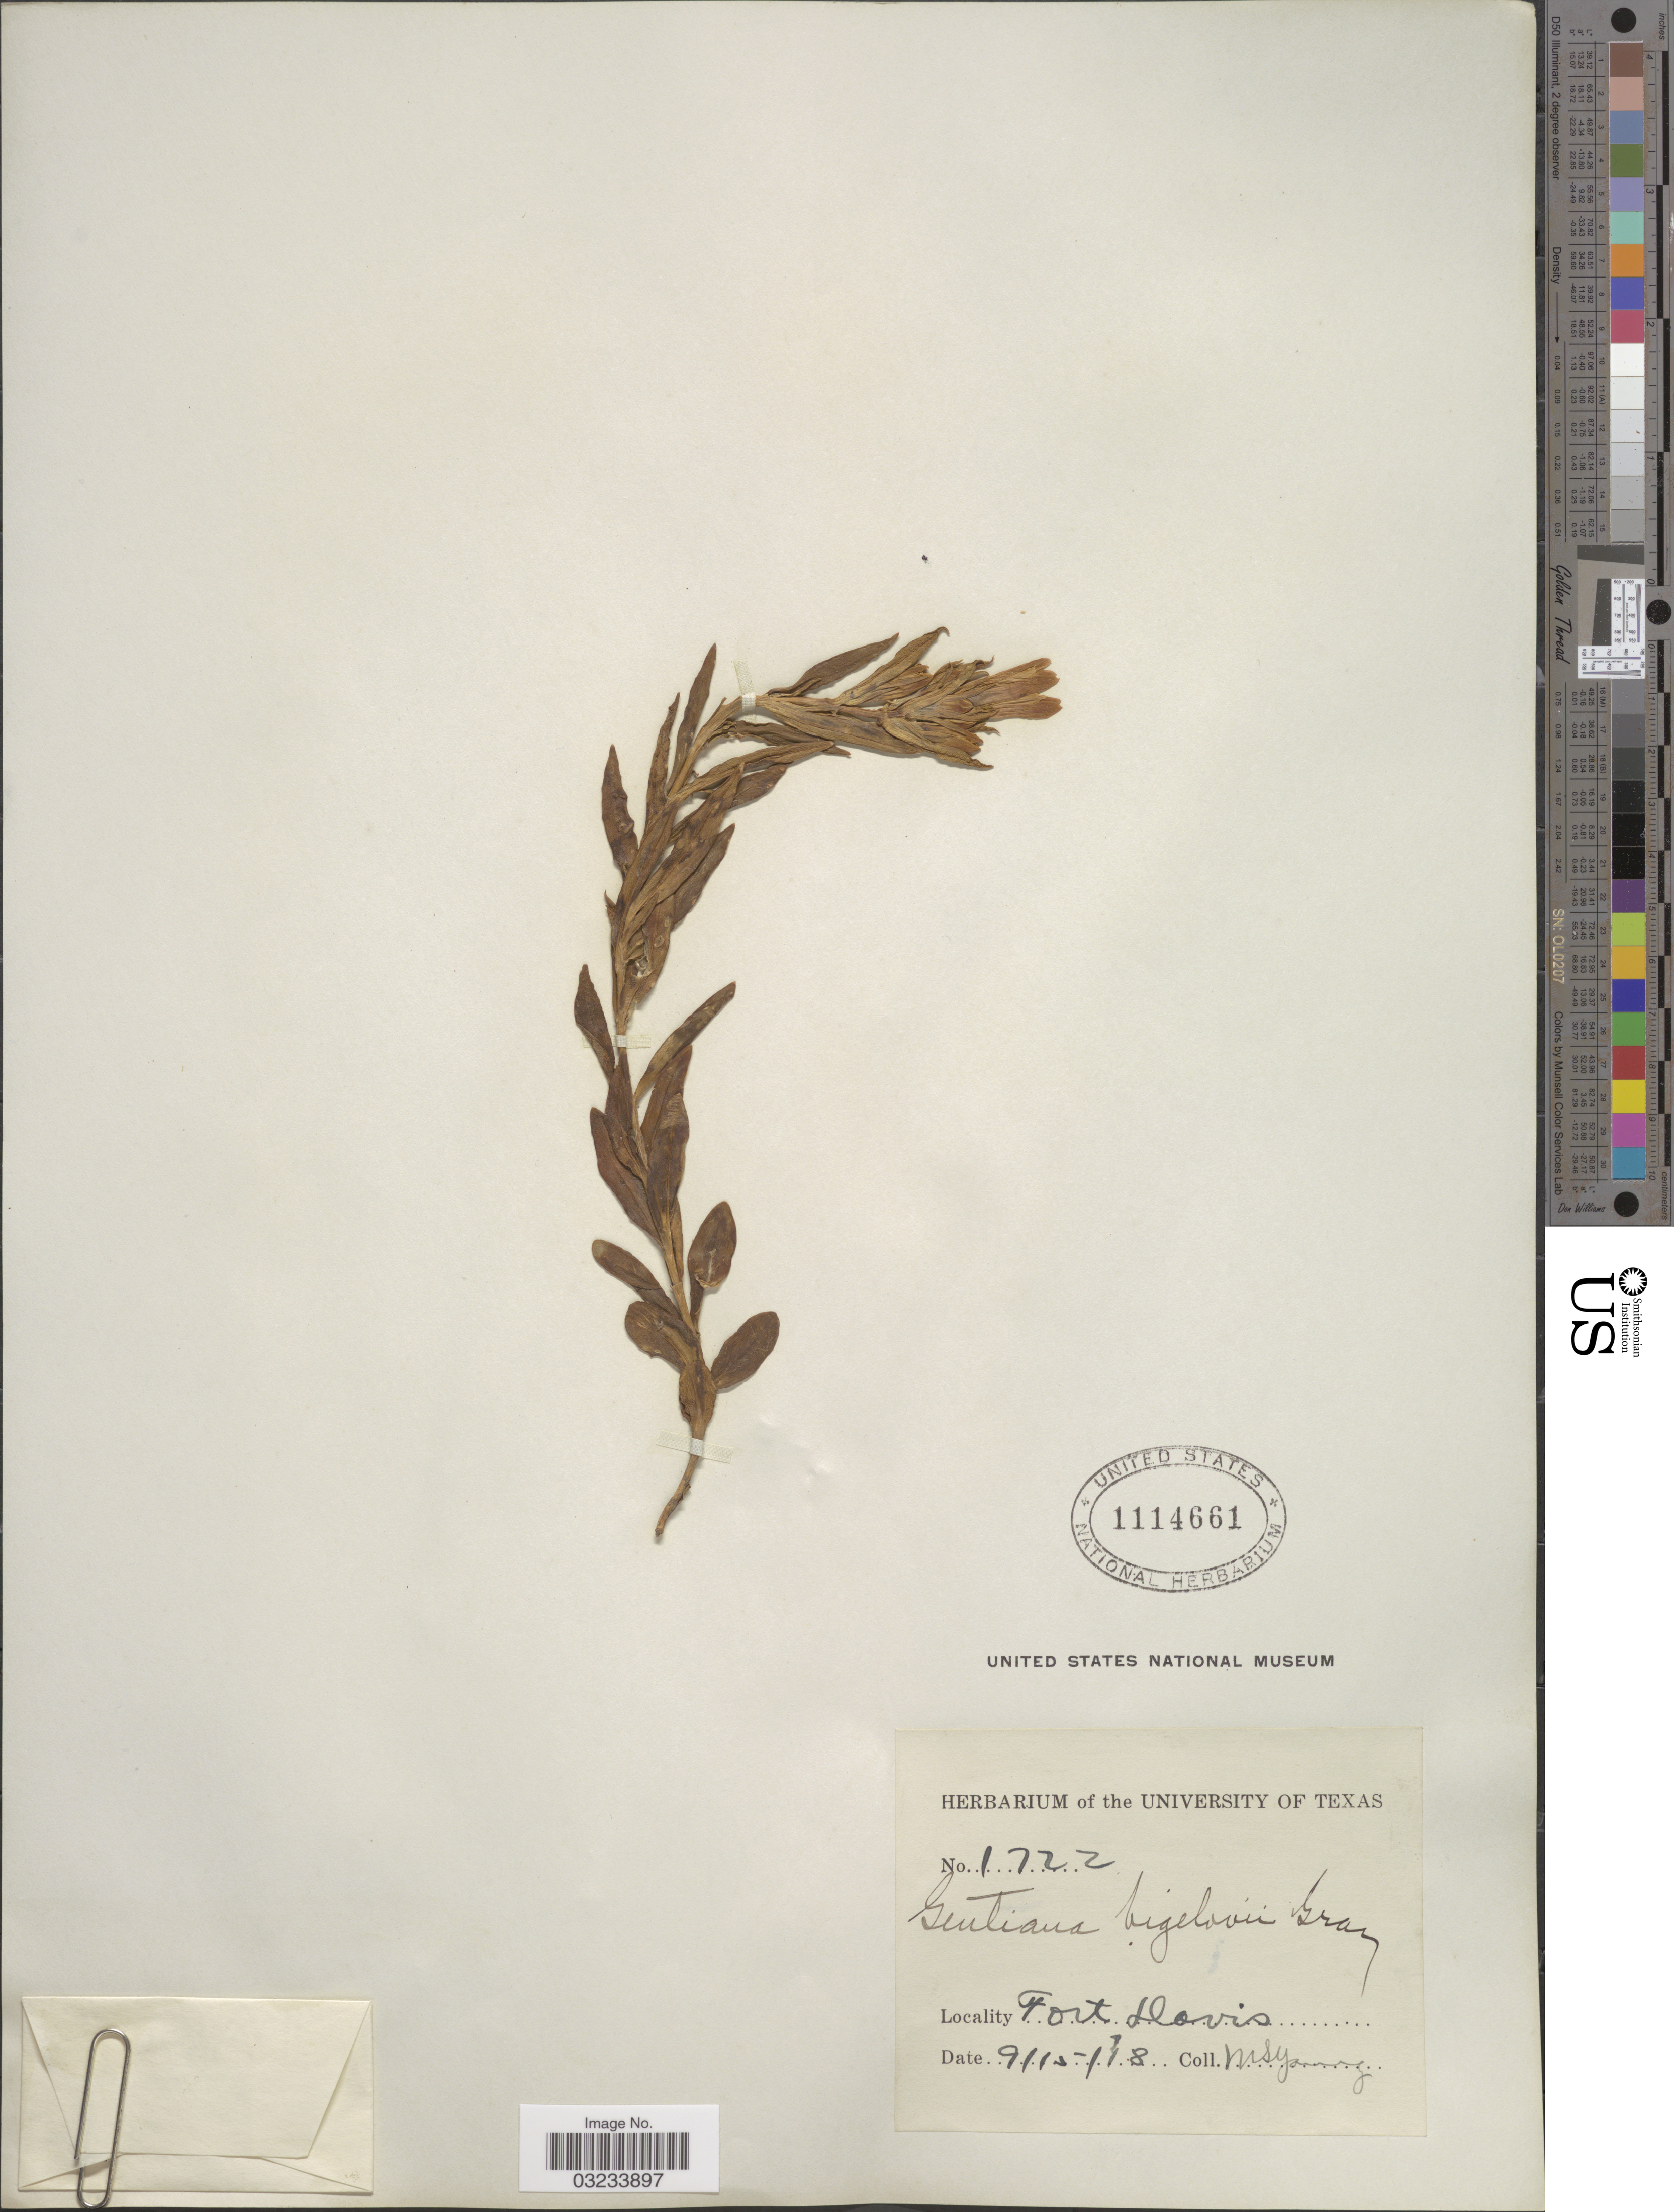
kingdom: Plantae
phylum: Tracheophyta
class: Magnoliopsida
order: Gentianales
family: Gentianaceae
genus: Gentiana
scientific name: Gentiana bigelovii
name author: A. Gray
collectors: M. Young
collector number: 1722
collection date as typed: Transcribed d/m/y: 15/9/18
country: United States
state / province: Texas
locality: Fort Davis.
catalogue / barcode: US 1114661